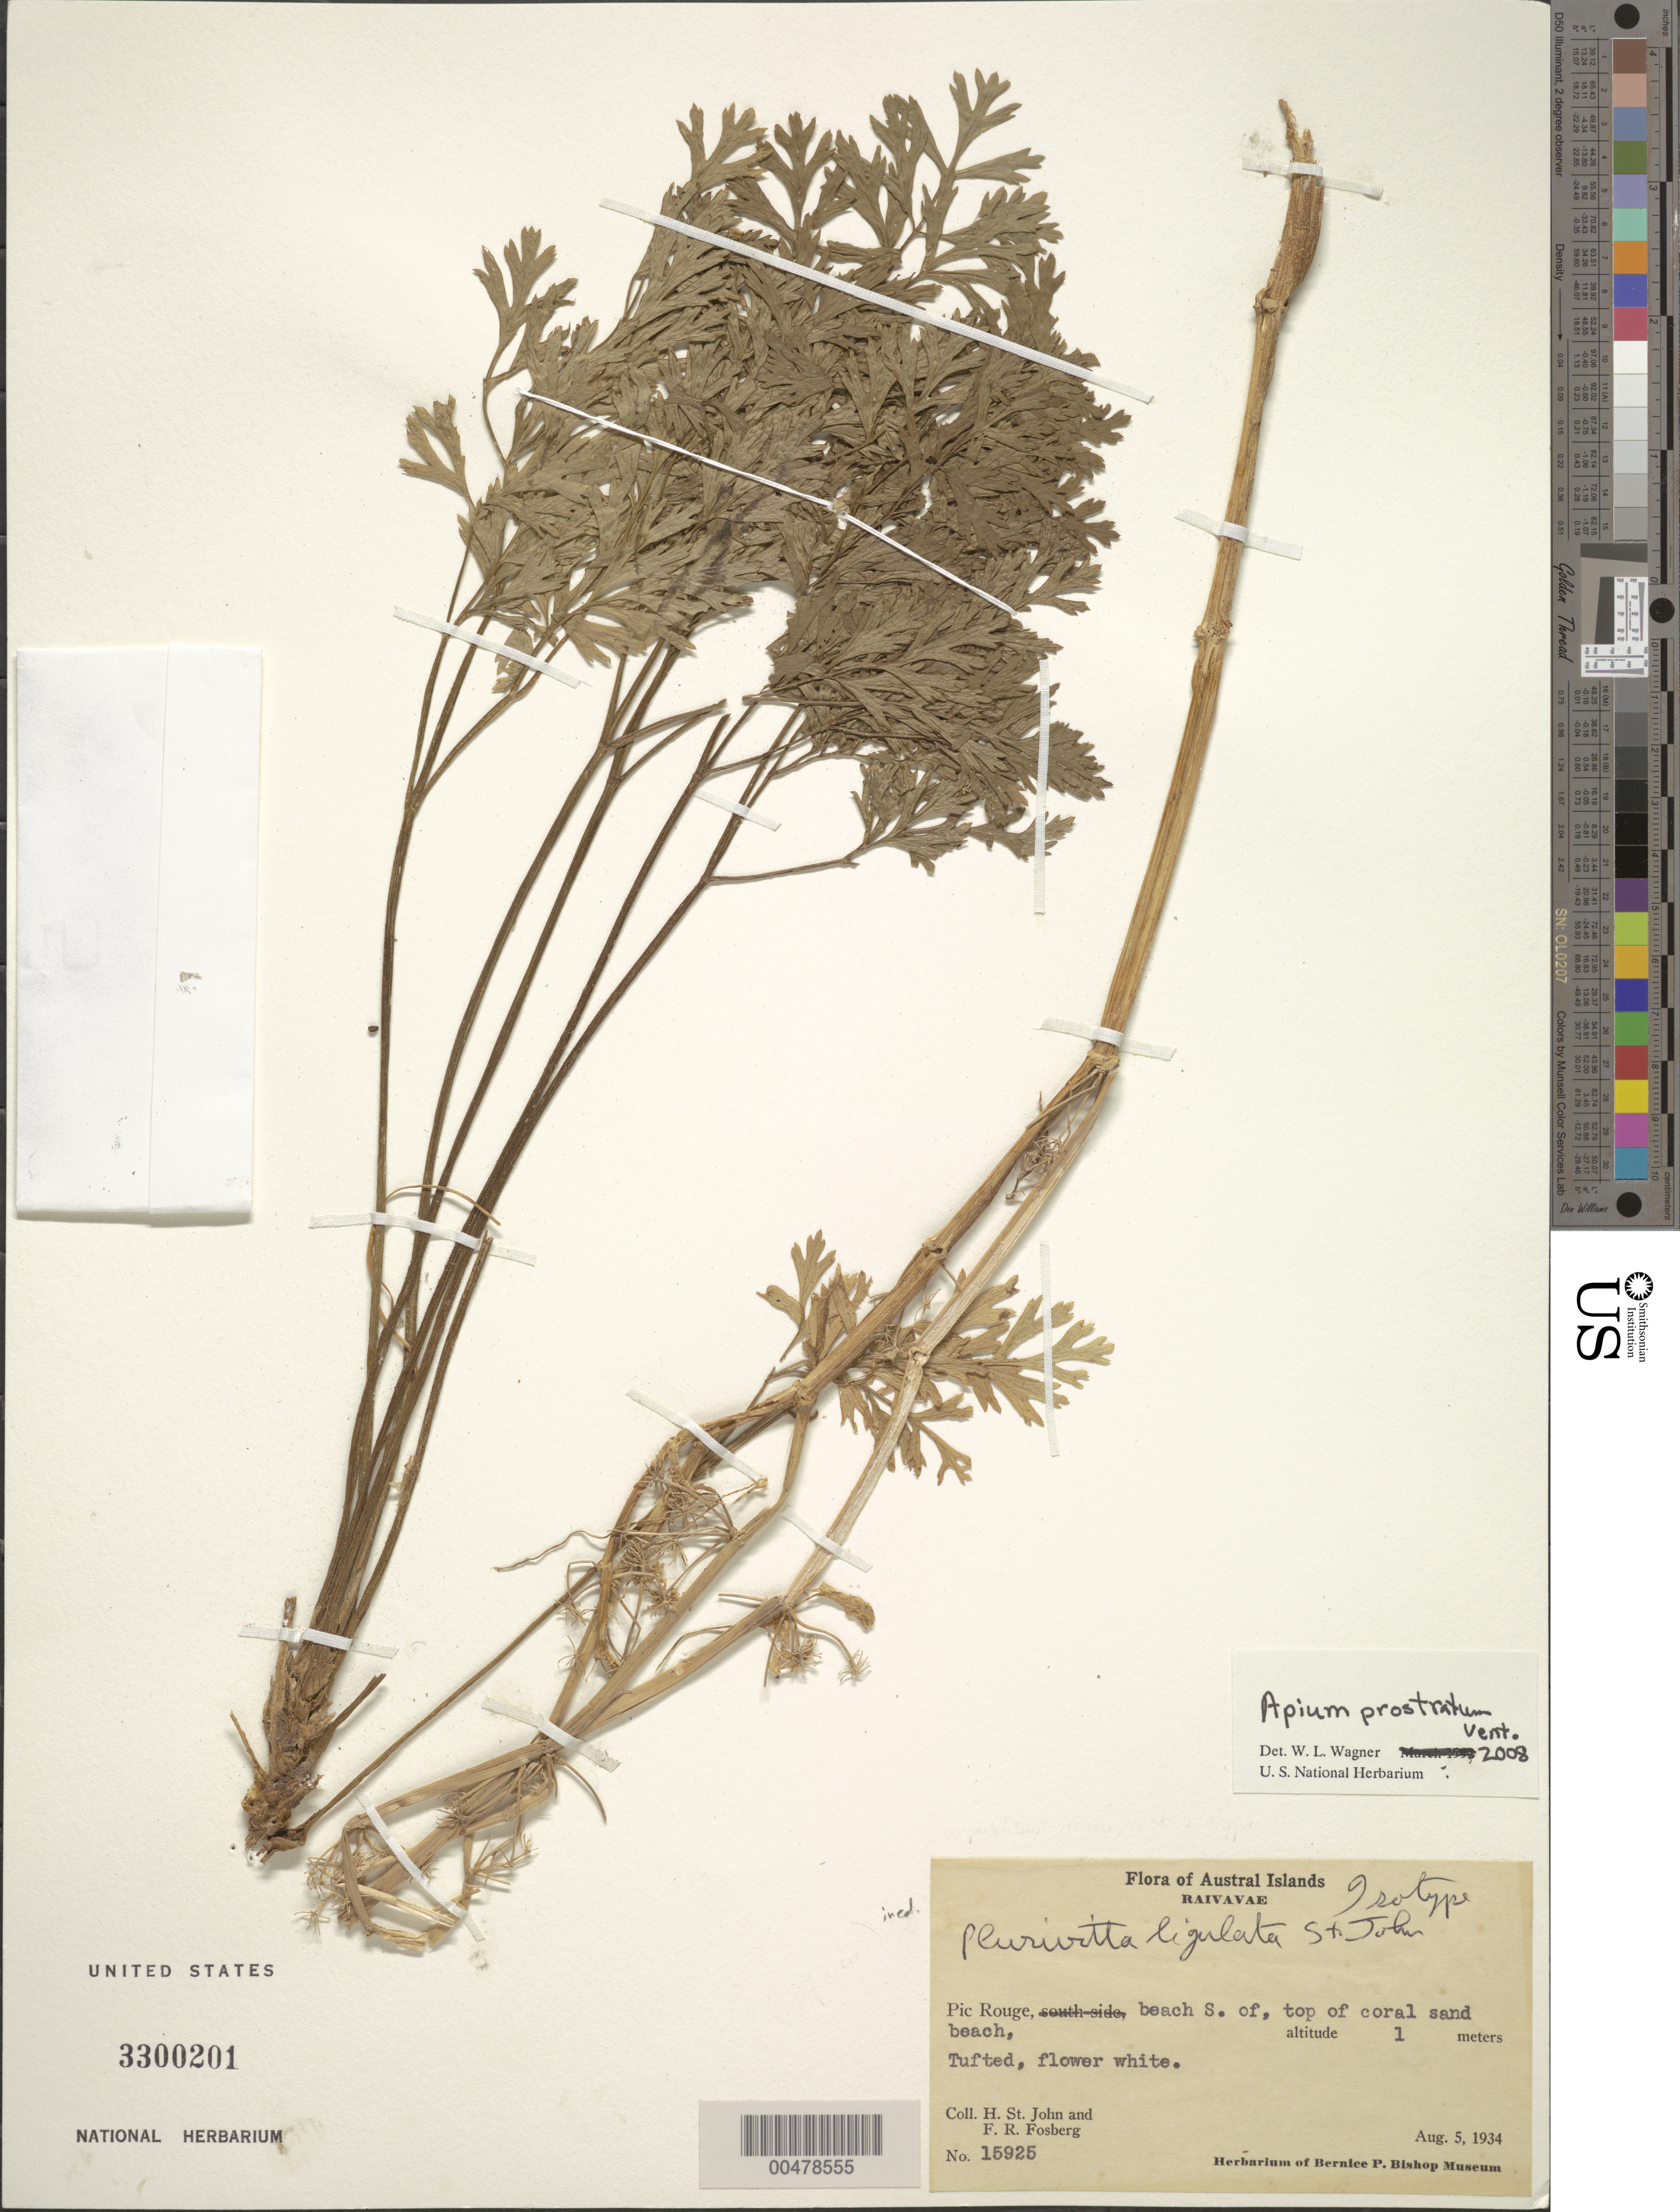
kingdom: Plantae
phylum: Tracheophyta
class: Magnoliopsida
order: Apiales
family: Apiaceae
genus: Apium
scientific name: Apium prostratum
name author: Labill. ex Vent.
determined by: Wagner, W. L., (BOT), Smithsonian Institution - National Museum of Natural History (UNITED STATES)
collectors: H. St. John & F. R. Fosberg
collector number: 15925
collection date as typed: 05 Aug 1934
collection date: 1934-08-05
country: French Polynesia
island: Raivavae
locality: Pic Rouge, Beach S of top of coral sand beach. [Tubuai Is.]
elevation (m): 1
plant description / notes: Specimen annotated as "isotype" of Plurivitta ligulata St. John but name (including genus) apparently never published.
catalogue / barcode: US 3300201